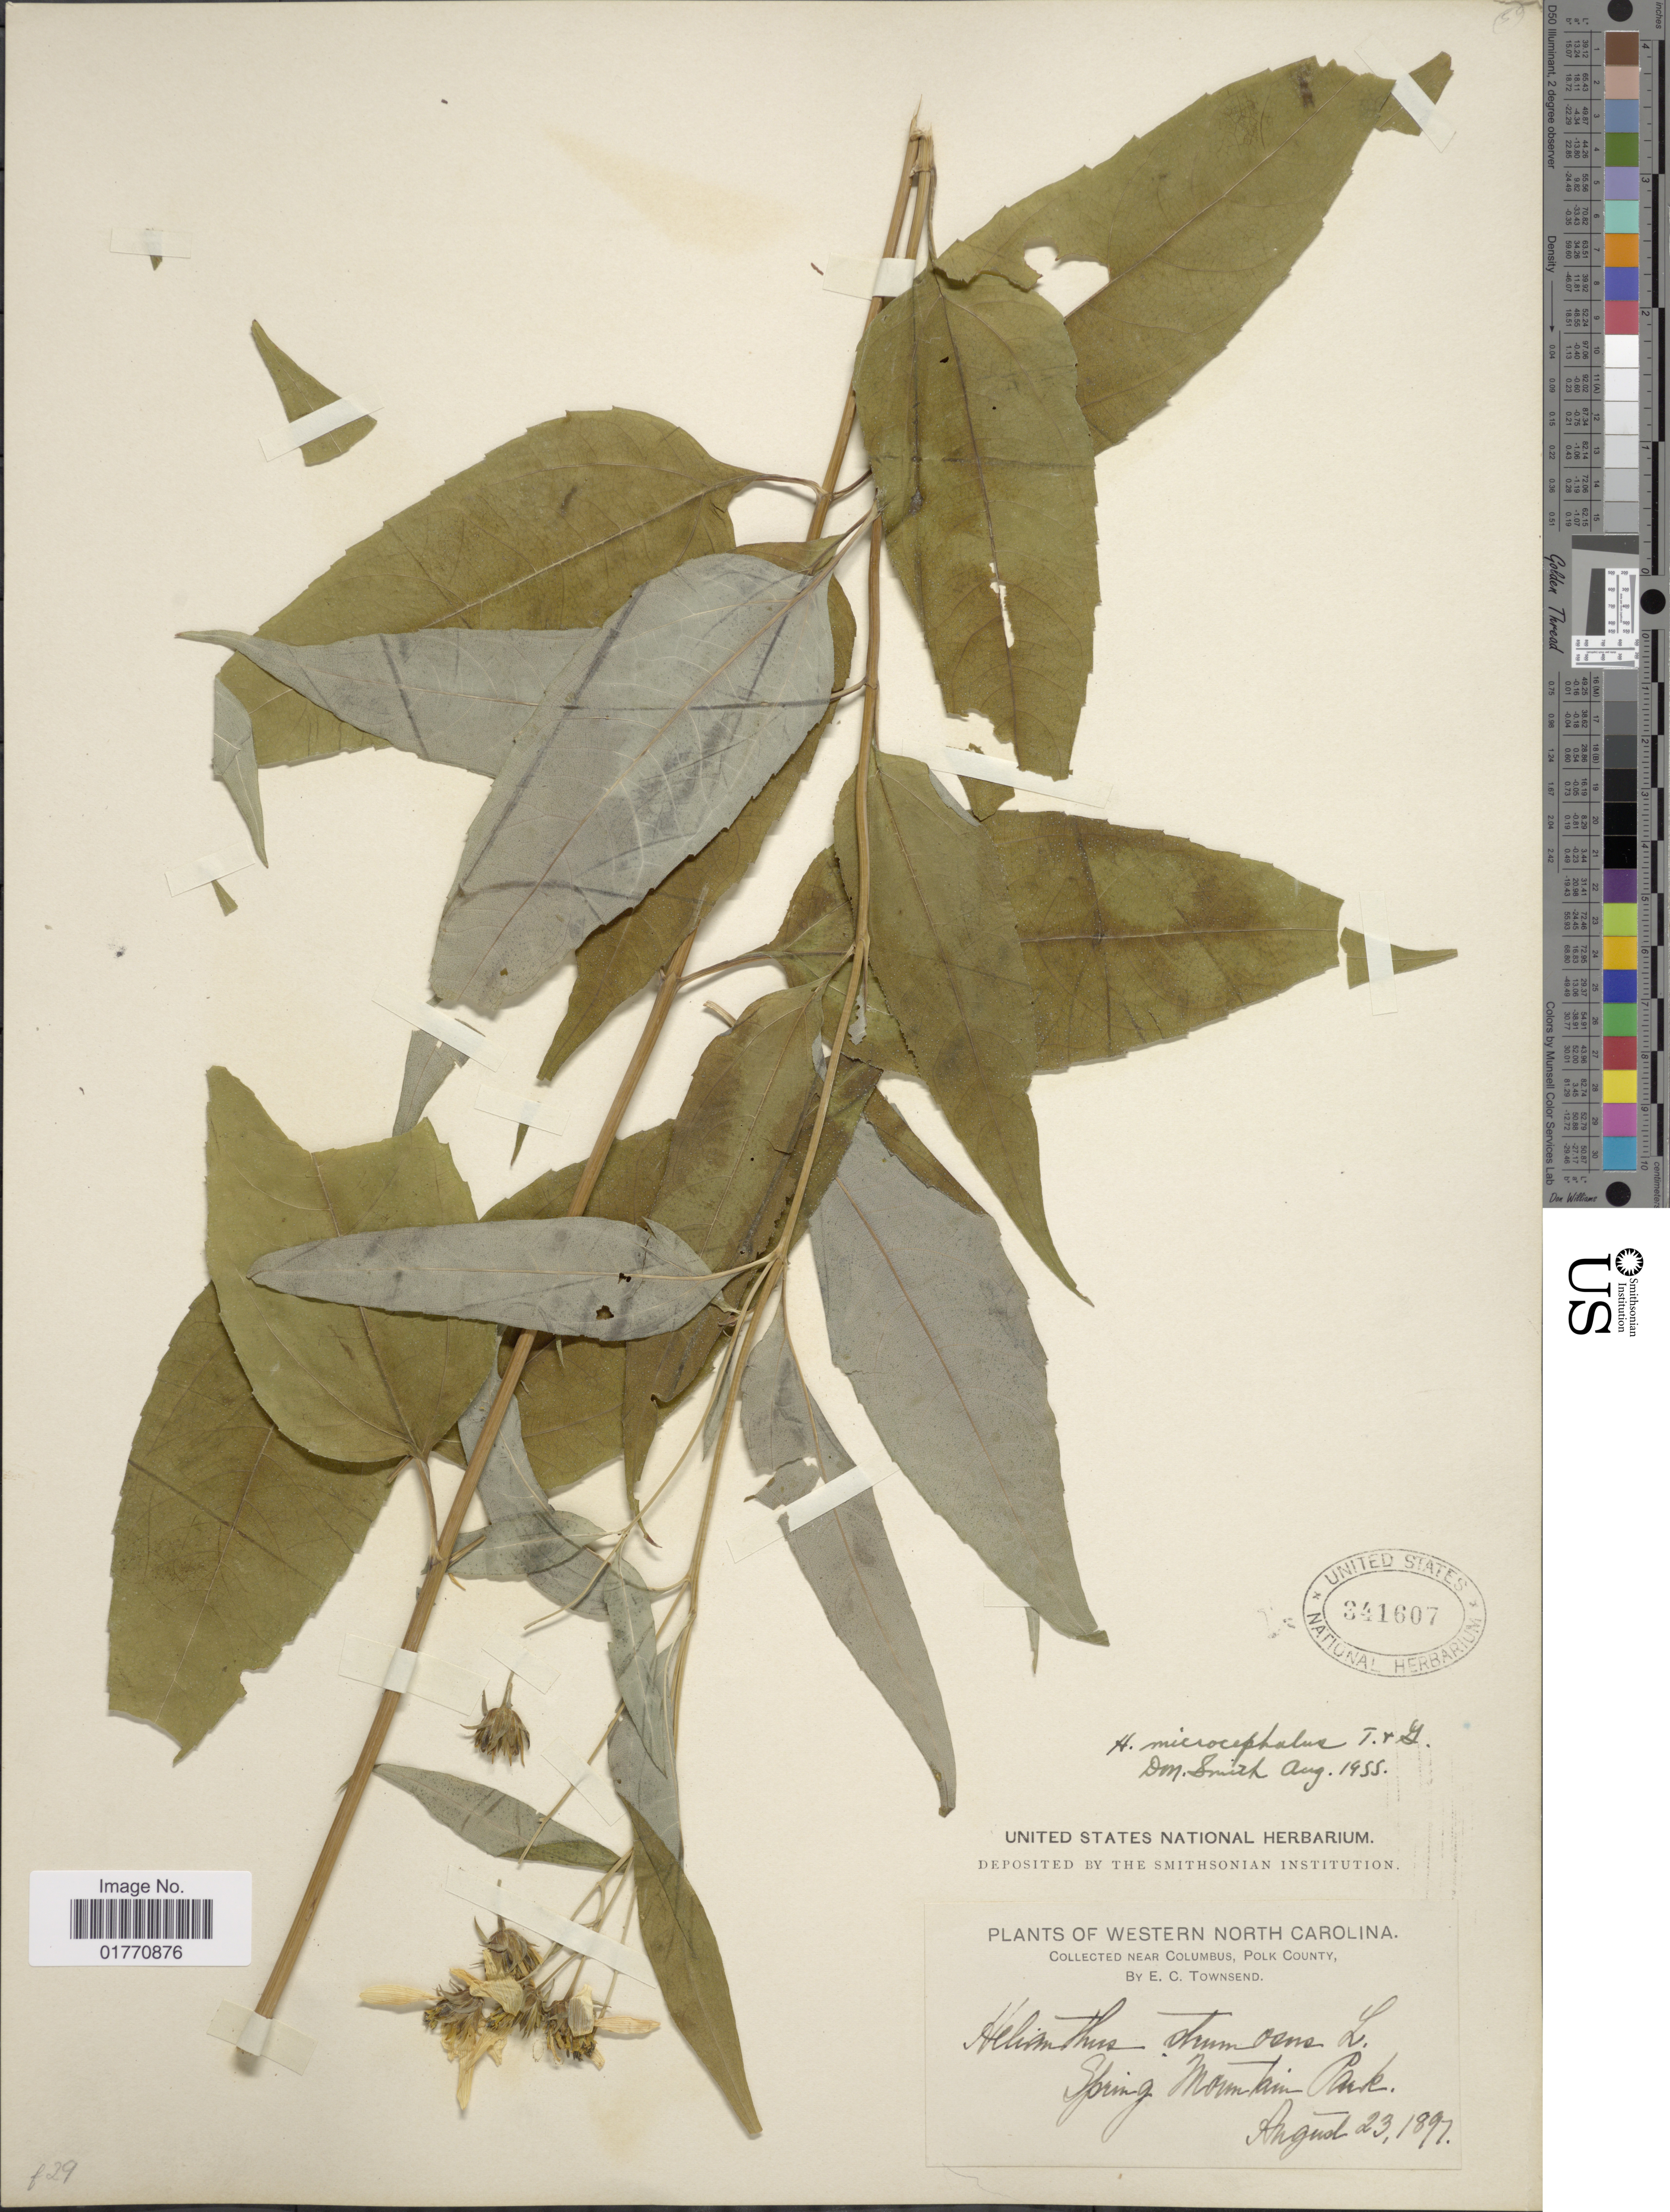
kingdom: Plantae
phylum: Tracheophyta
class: Magnoliopsida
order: Asterales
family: Asteraceae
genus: Helianthus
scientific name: Helianthus microcephalus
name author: Torr. & A. Gray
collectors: E. C. Townsend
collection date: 1897-08-23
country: United States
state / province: North Carolina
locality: Western North Carolina, near Columbus, Polk County, Spring Mountain Park.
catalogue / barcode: US 341607